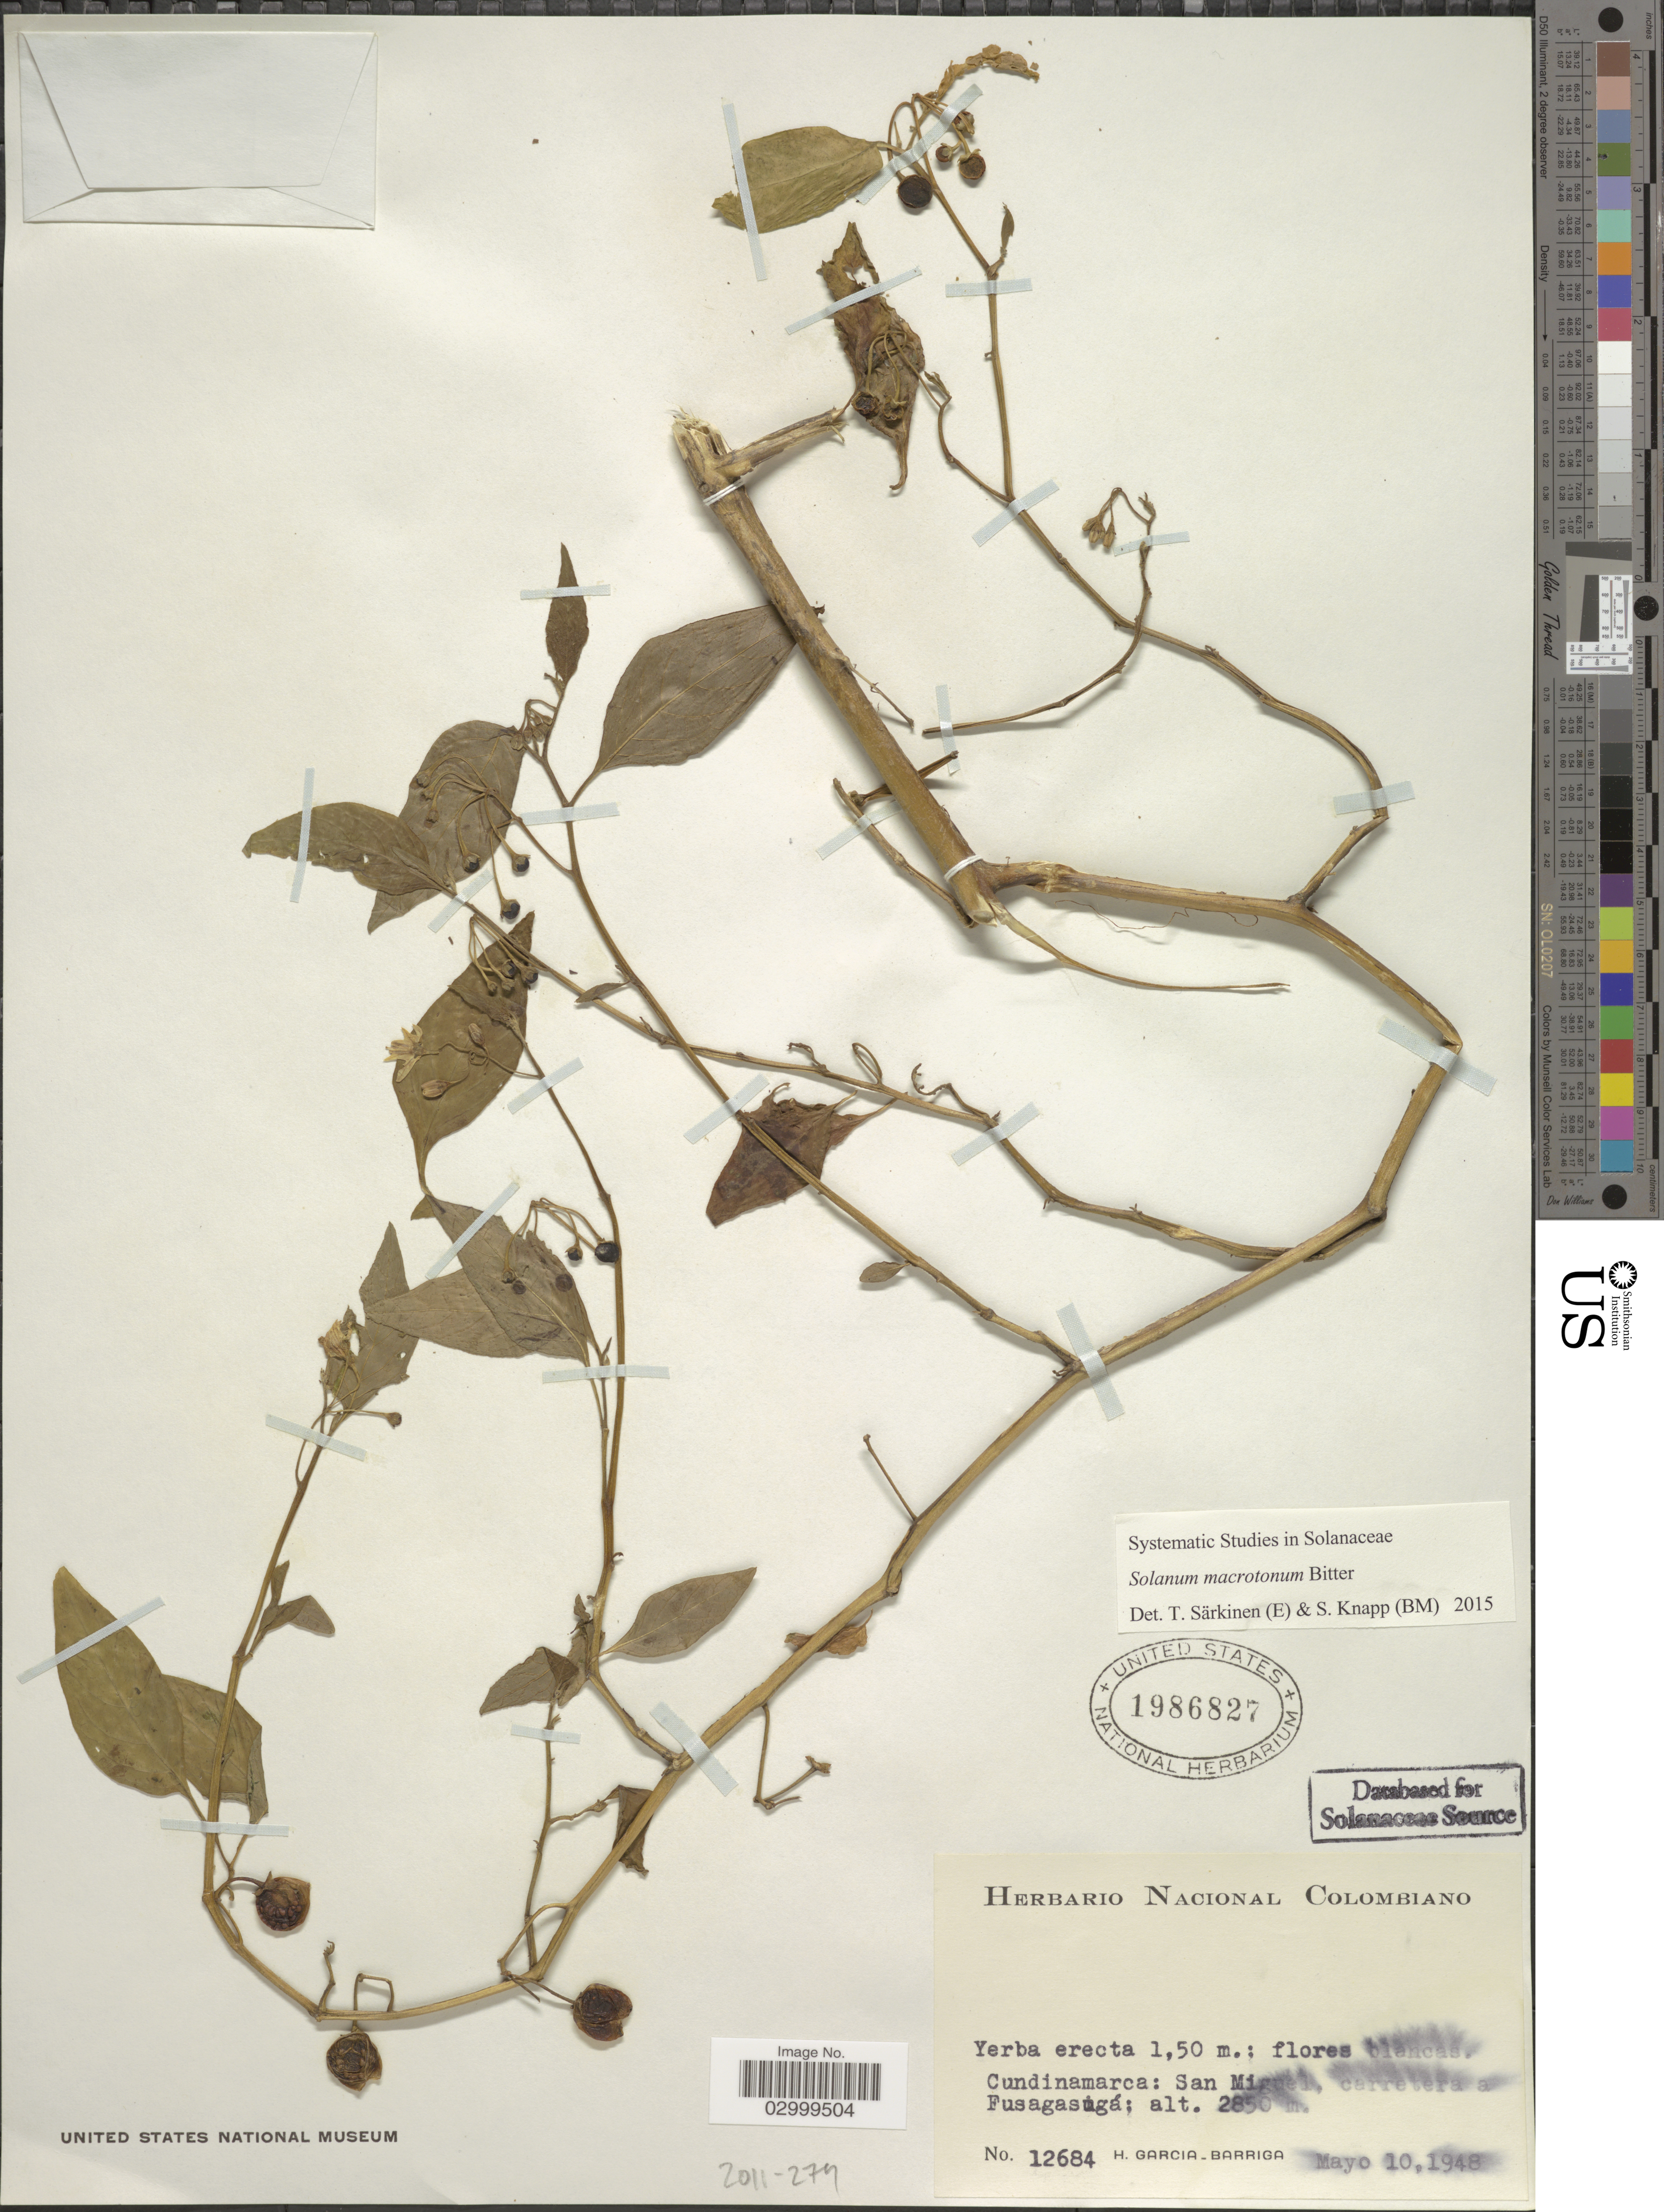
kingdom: Plantae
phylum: Tracheophyta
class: Magnoliopsida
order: Solanales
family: Solanaceae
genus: Solanum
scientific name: Solanum macrotonum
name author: Bitter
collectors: H. García Barriga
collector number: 12684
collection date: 1948-05-10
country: Colombia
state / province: Cundinamarca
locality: San Miguel, carretera a Fusagasugá.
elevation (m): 2850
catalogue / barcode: US 1986827